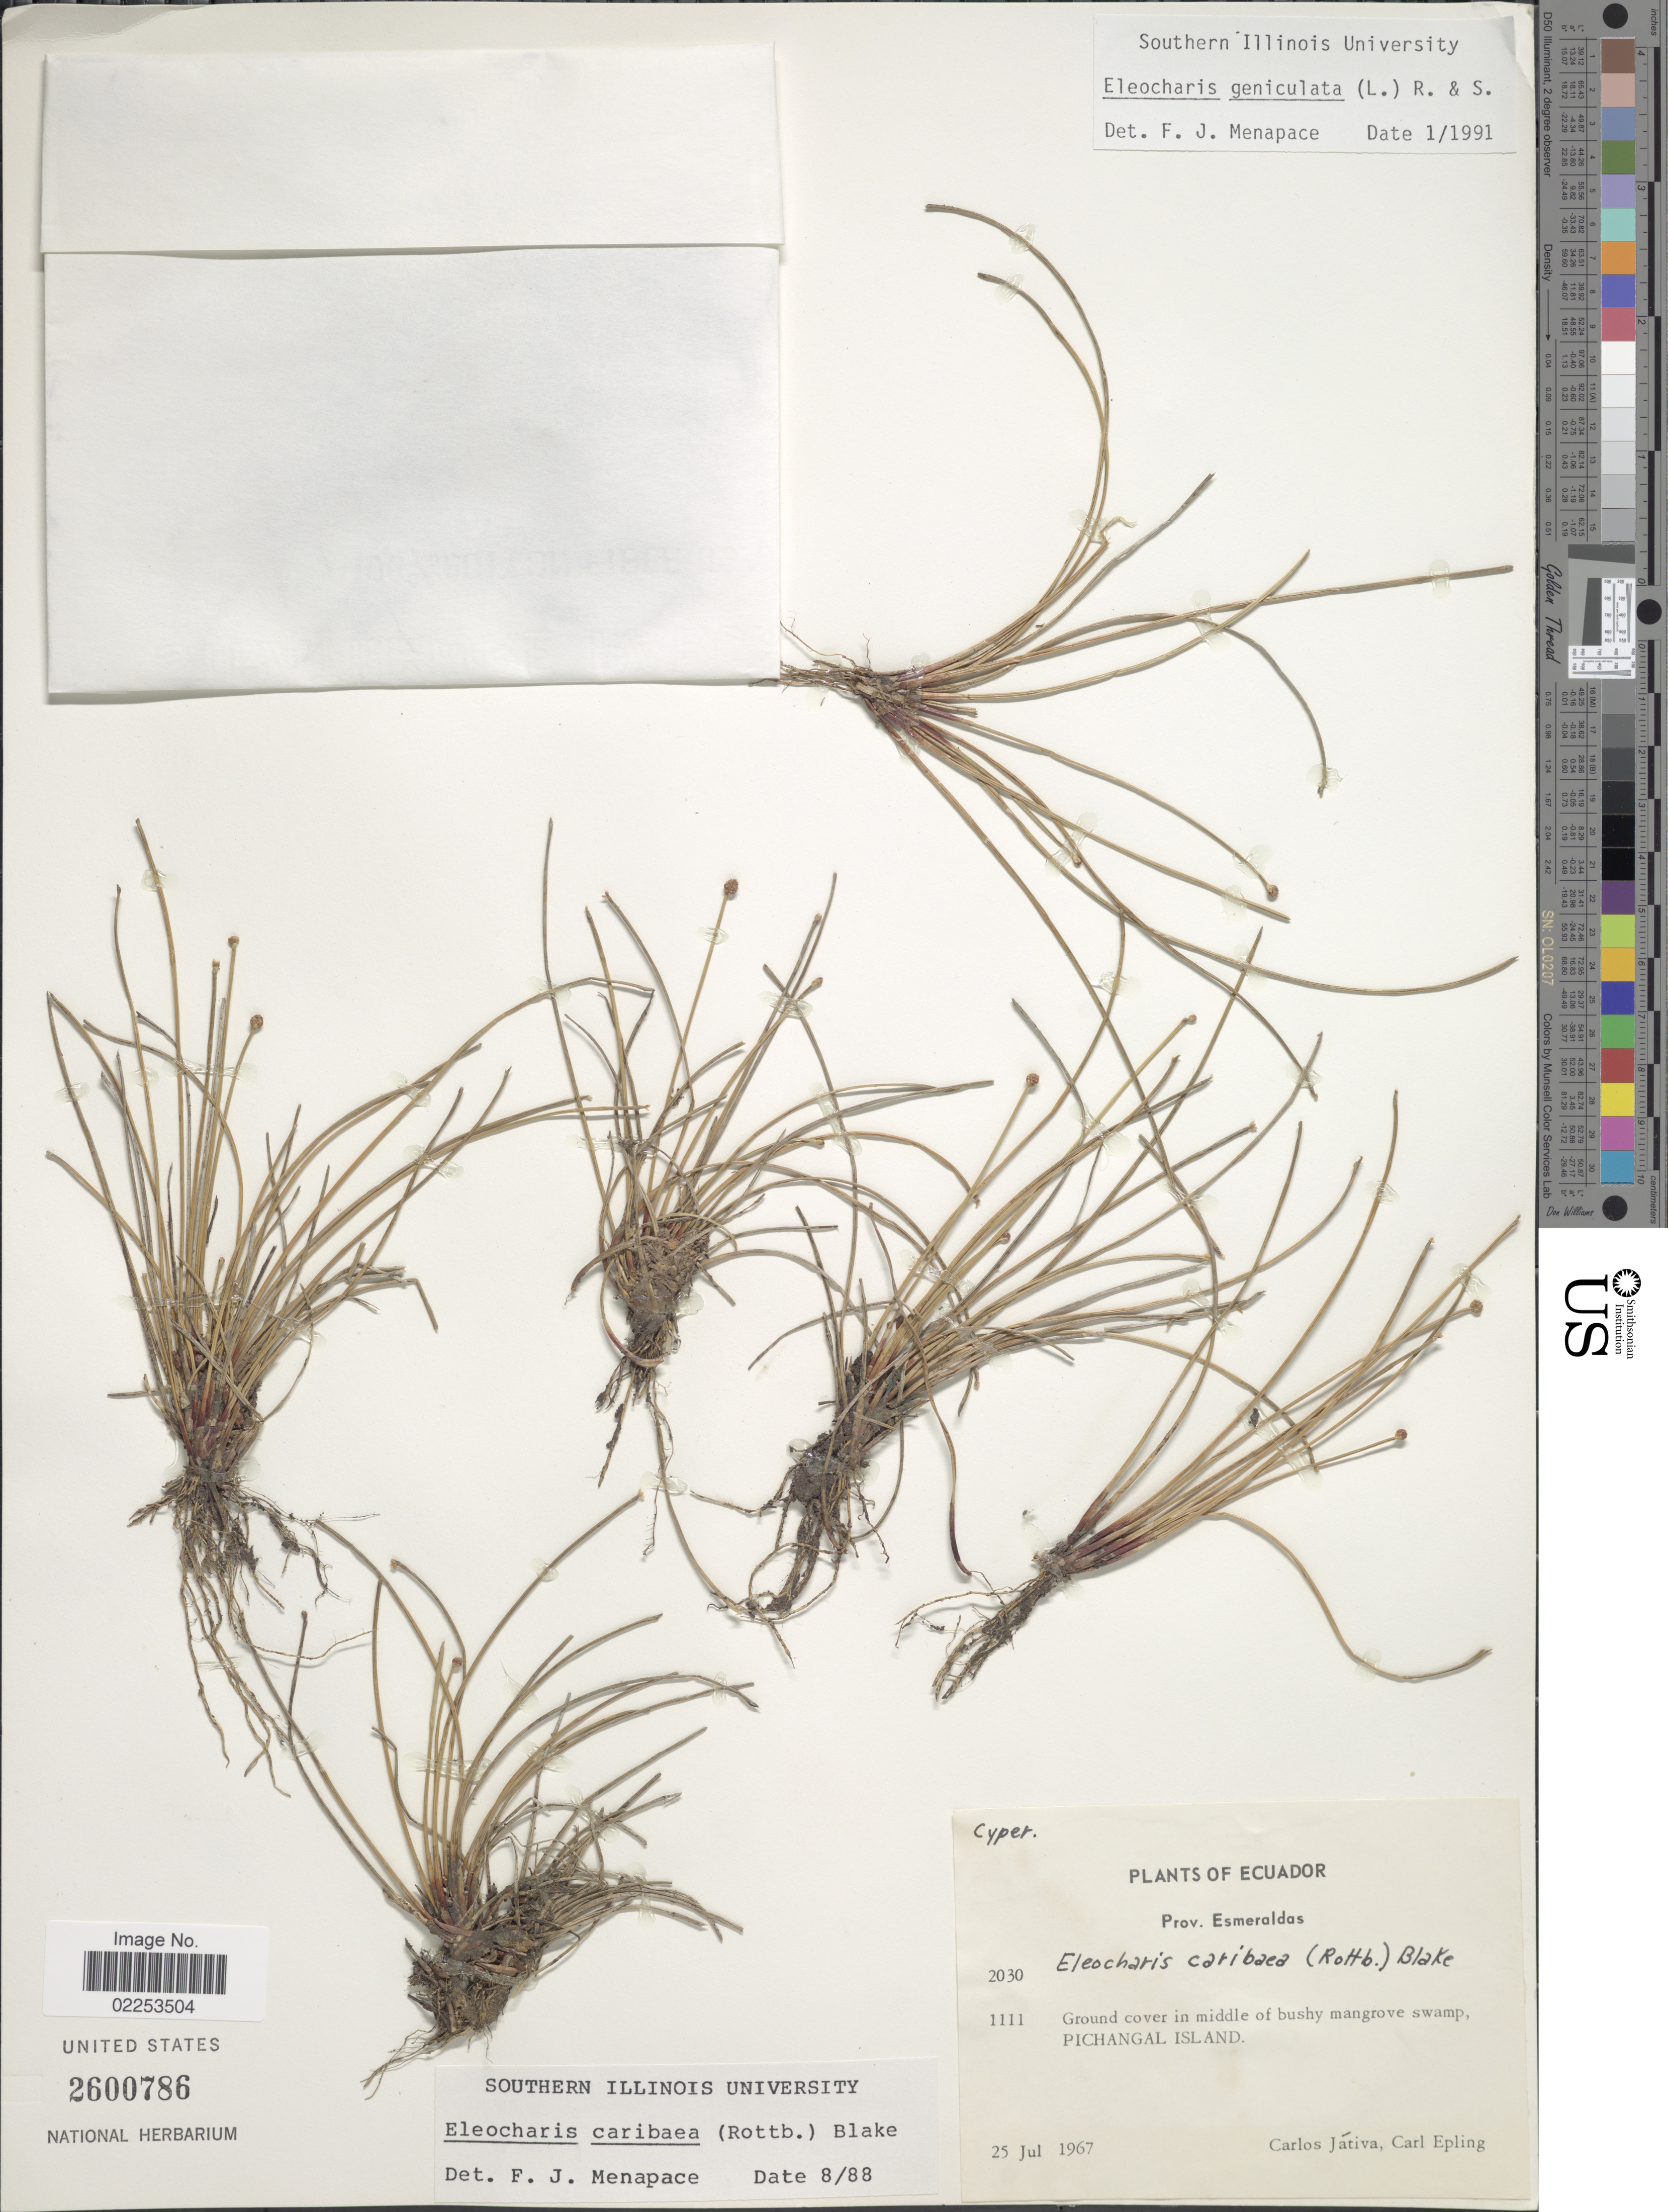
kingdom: Plantae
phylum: Tracheophyta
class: Liliopsida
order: Poales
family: Cyperaceae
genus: Eleocharis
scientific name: Eleocharis geniculata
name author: (L.) Roem. & Schult.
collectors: C. D. Játiva & C. C. Epling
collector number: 2030/1111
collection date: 1967-07-25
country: Ecuador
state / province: Esmeraldas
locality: Prov. Esmeraldas, Ground cover in middle of bushy mangrove swamp, Pichangal Island.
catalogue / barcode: US 2600786